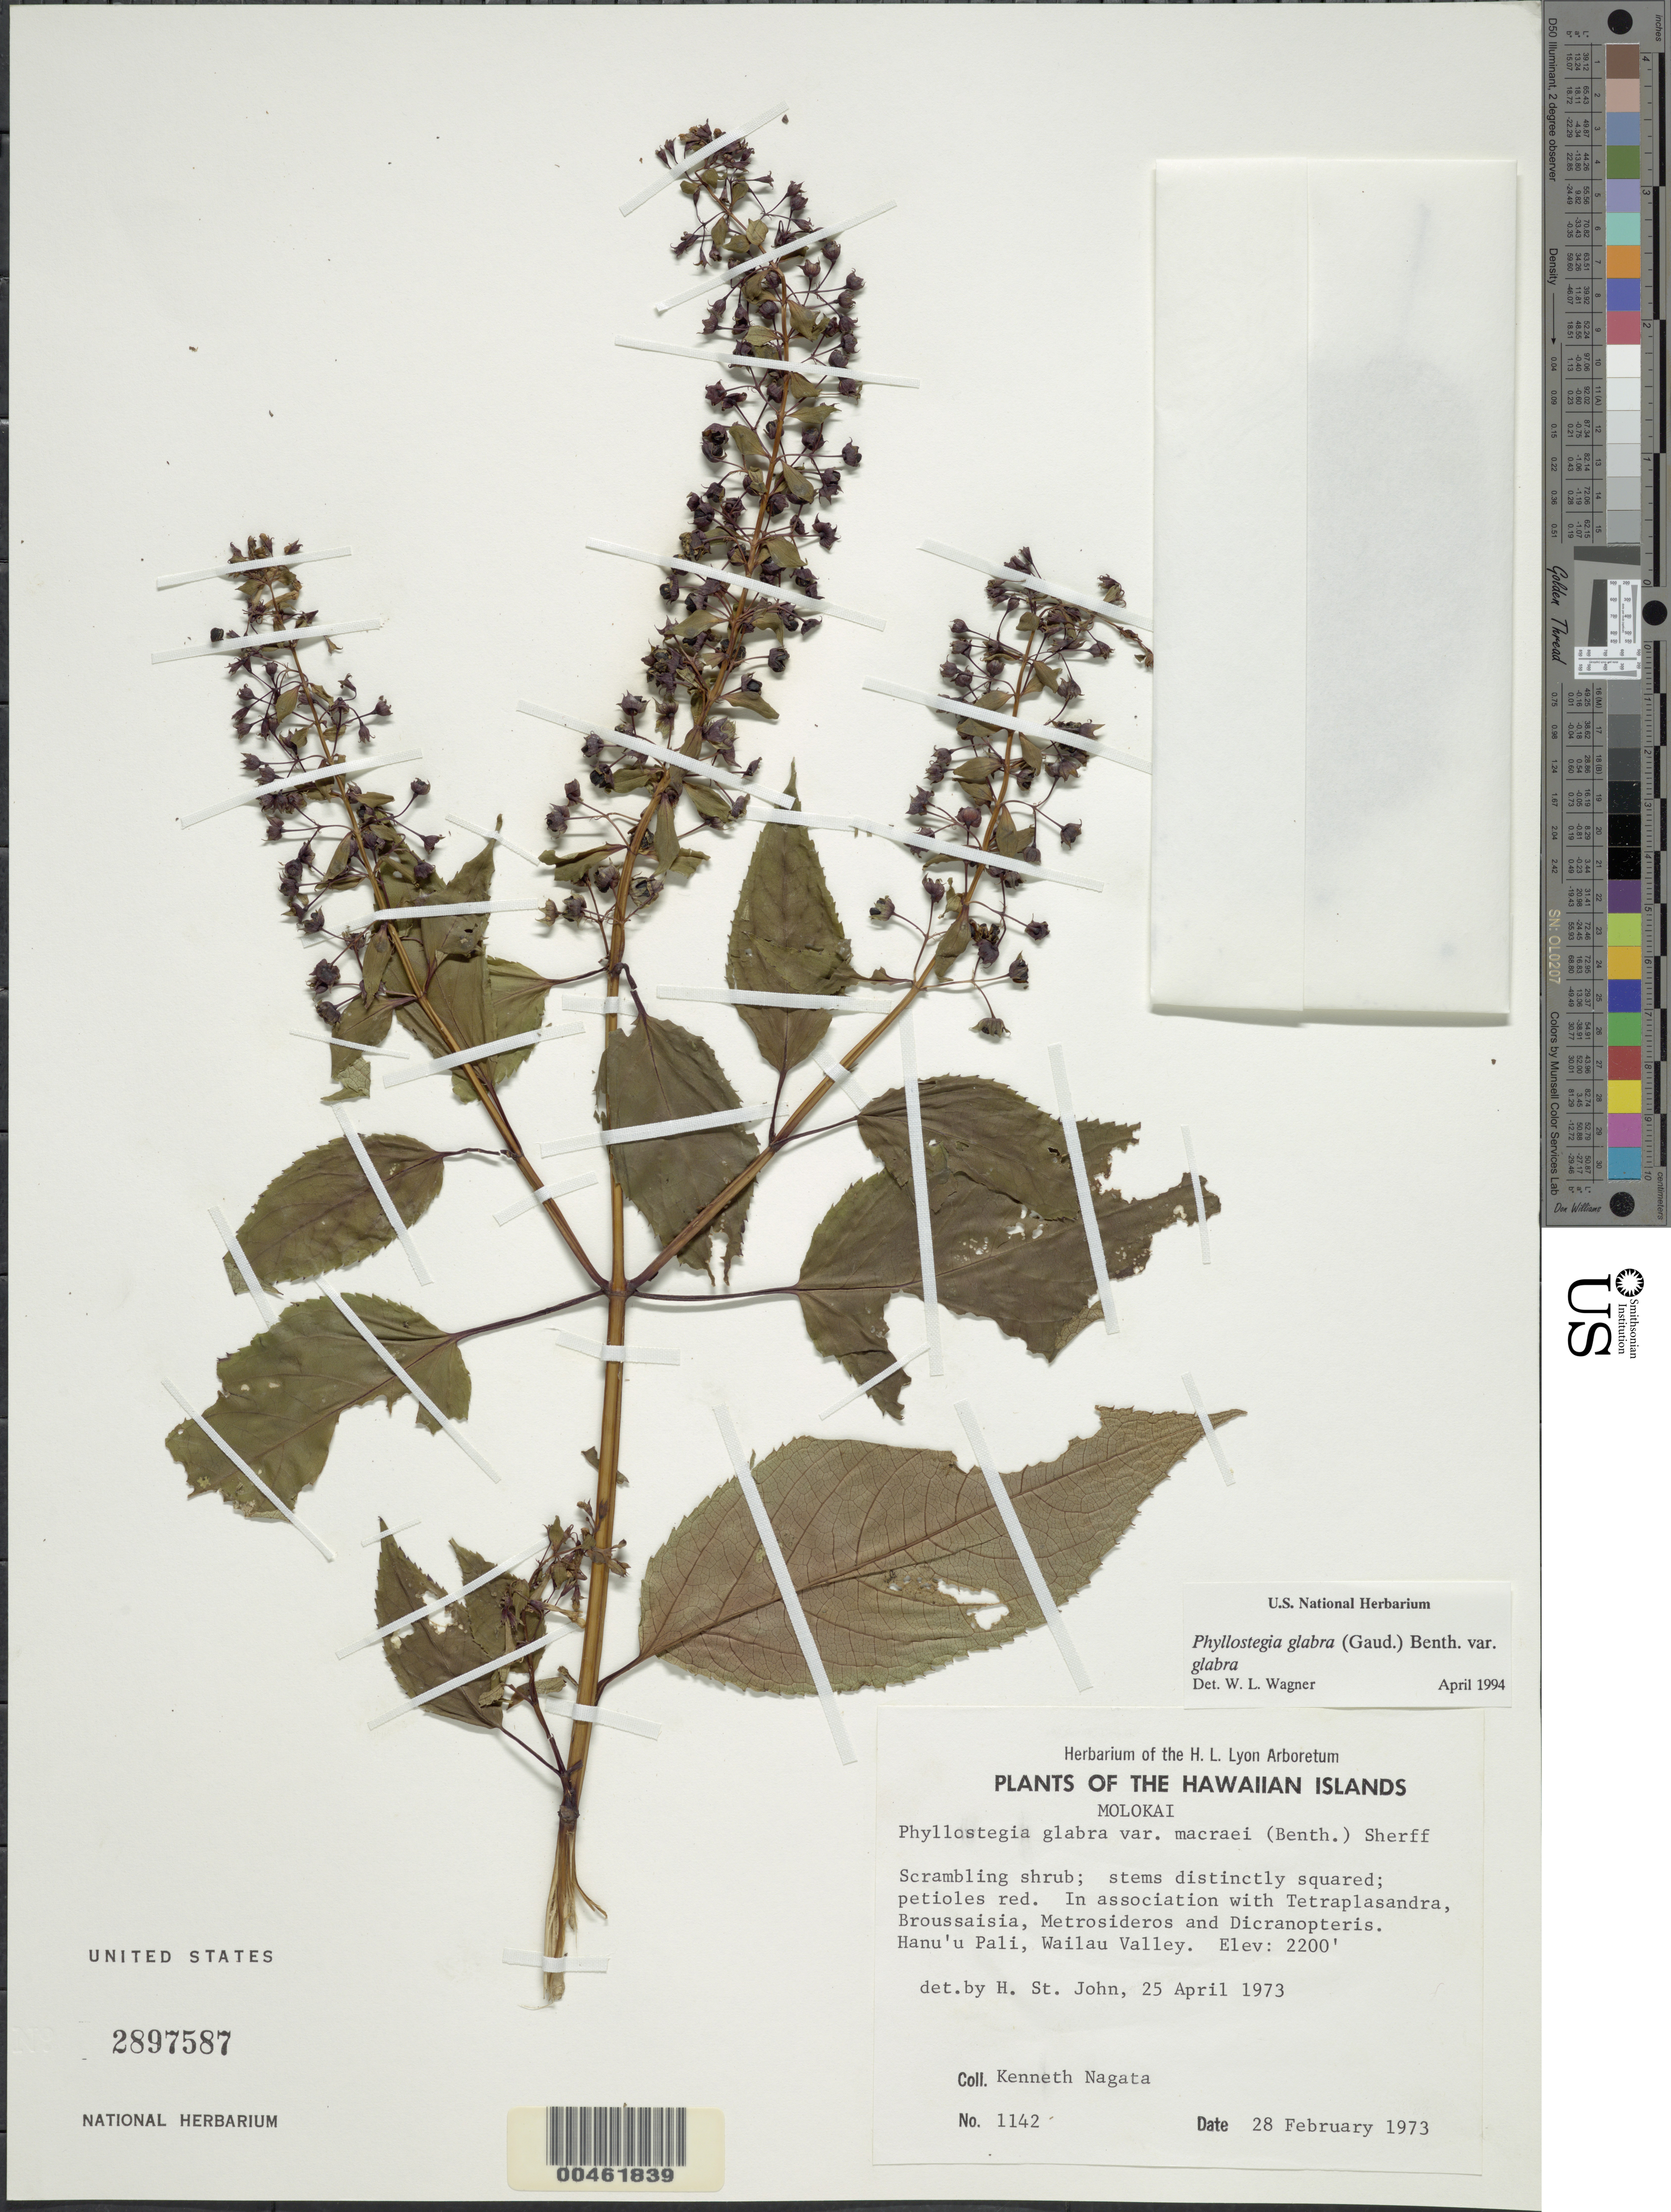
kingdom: Plantae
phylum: Tracheophyta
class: Magnoliopsida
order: Lamiales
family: Lamiaceae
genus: Phyllostegia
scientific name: Phyllostegia glabra var. glabra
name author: (Gaudich.) Benth.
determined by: Wagner, W. L., (BOT), Smithsonian Institution - National Museum of Natural History (UNITED STATES)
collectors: K. Nagata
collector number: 1142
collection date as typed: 28 Feb 1973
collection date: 1973-02-28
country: United States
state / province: Hawaii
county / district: Maui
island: Moloka'i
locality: Hanu'u Pali, Wailau Valley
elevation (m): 671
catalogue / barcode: US 2897587